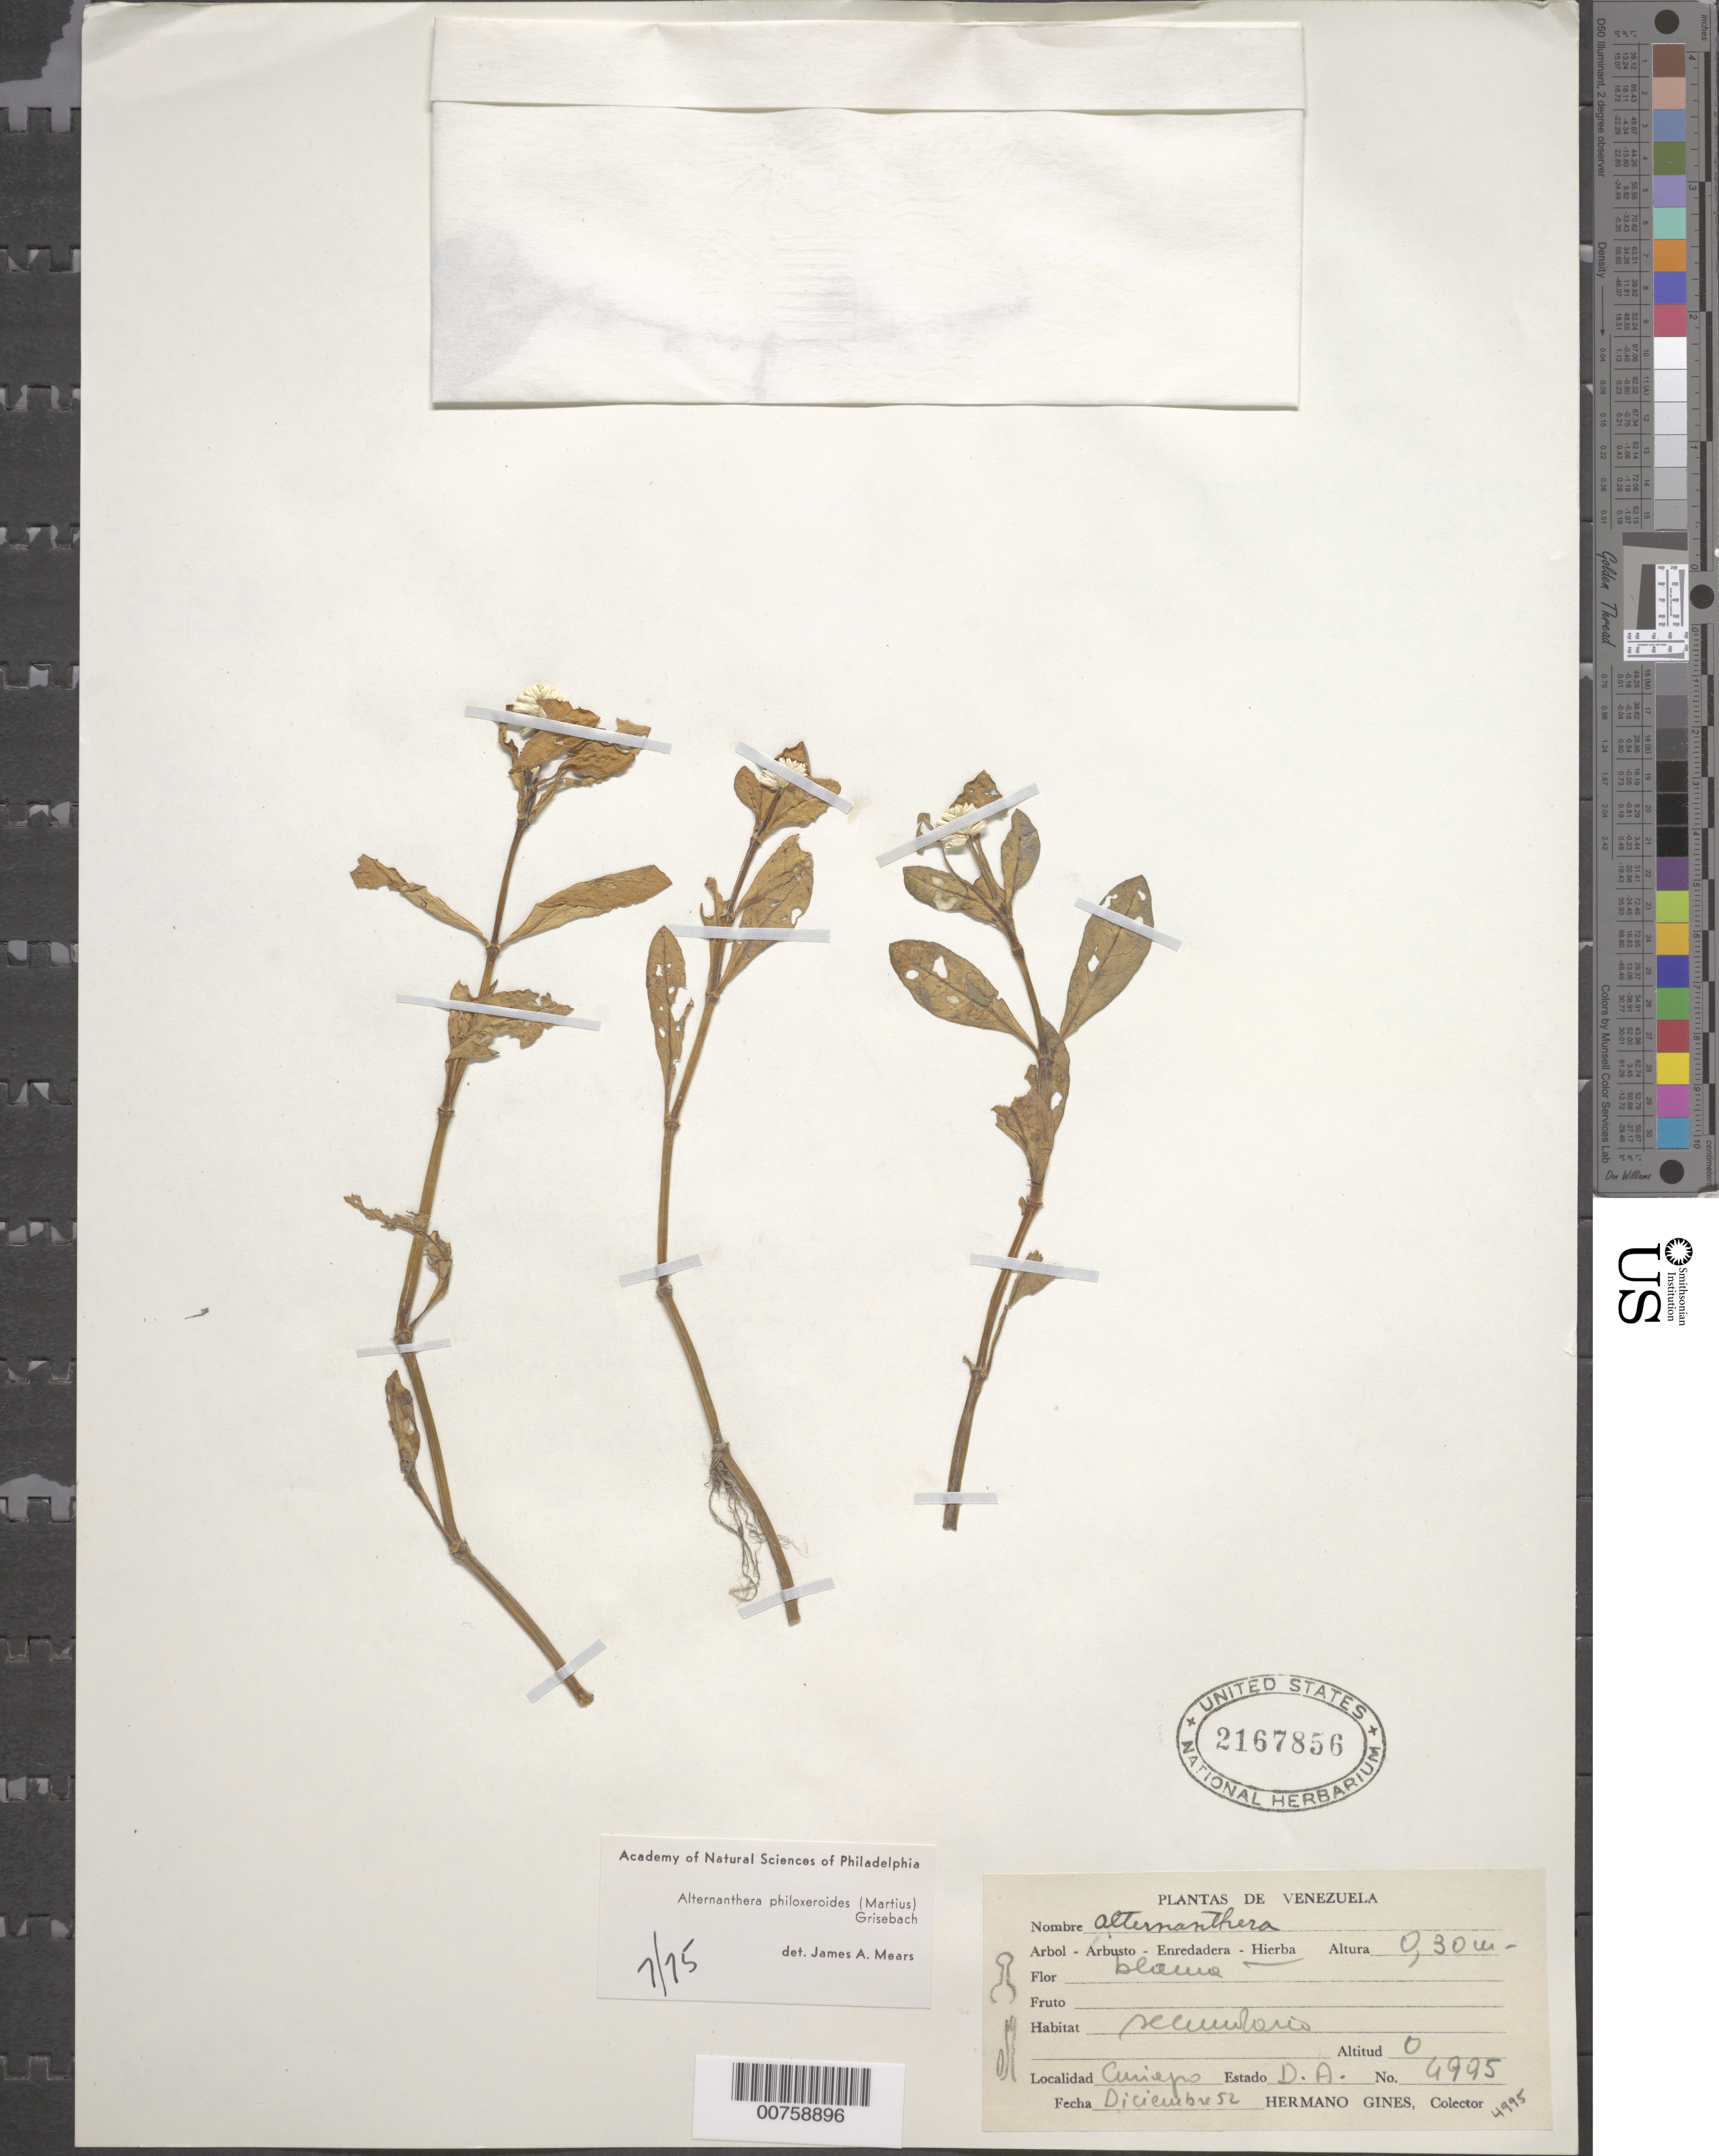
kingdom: Plantae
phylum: Tracheophyta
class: Magnoliopsida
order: Caryophyllales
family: Amaranthaceae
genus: Alternanthera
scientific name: Alternanthera philoxeroides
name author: (Mart.) Griseb.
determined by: Mears, J. A., (PH), Academy of Natural Sciences of Philadelphia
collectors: H. Gines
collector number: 4995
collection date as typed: Dec-52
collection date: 1952-12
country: Venezuela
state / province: Delta Amacuro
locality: Curiapo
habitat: Secondary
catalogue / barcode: US 2167856